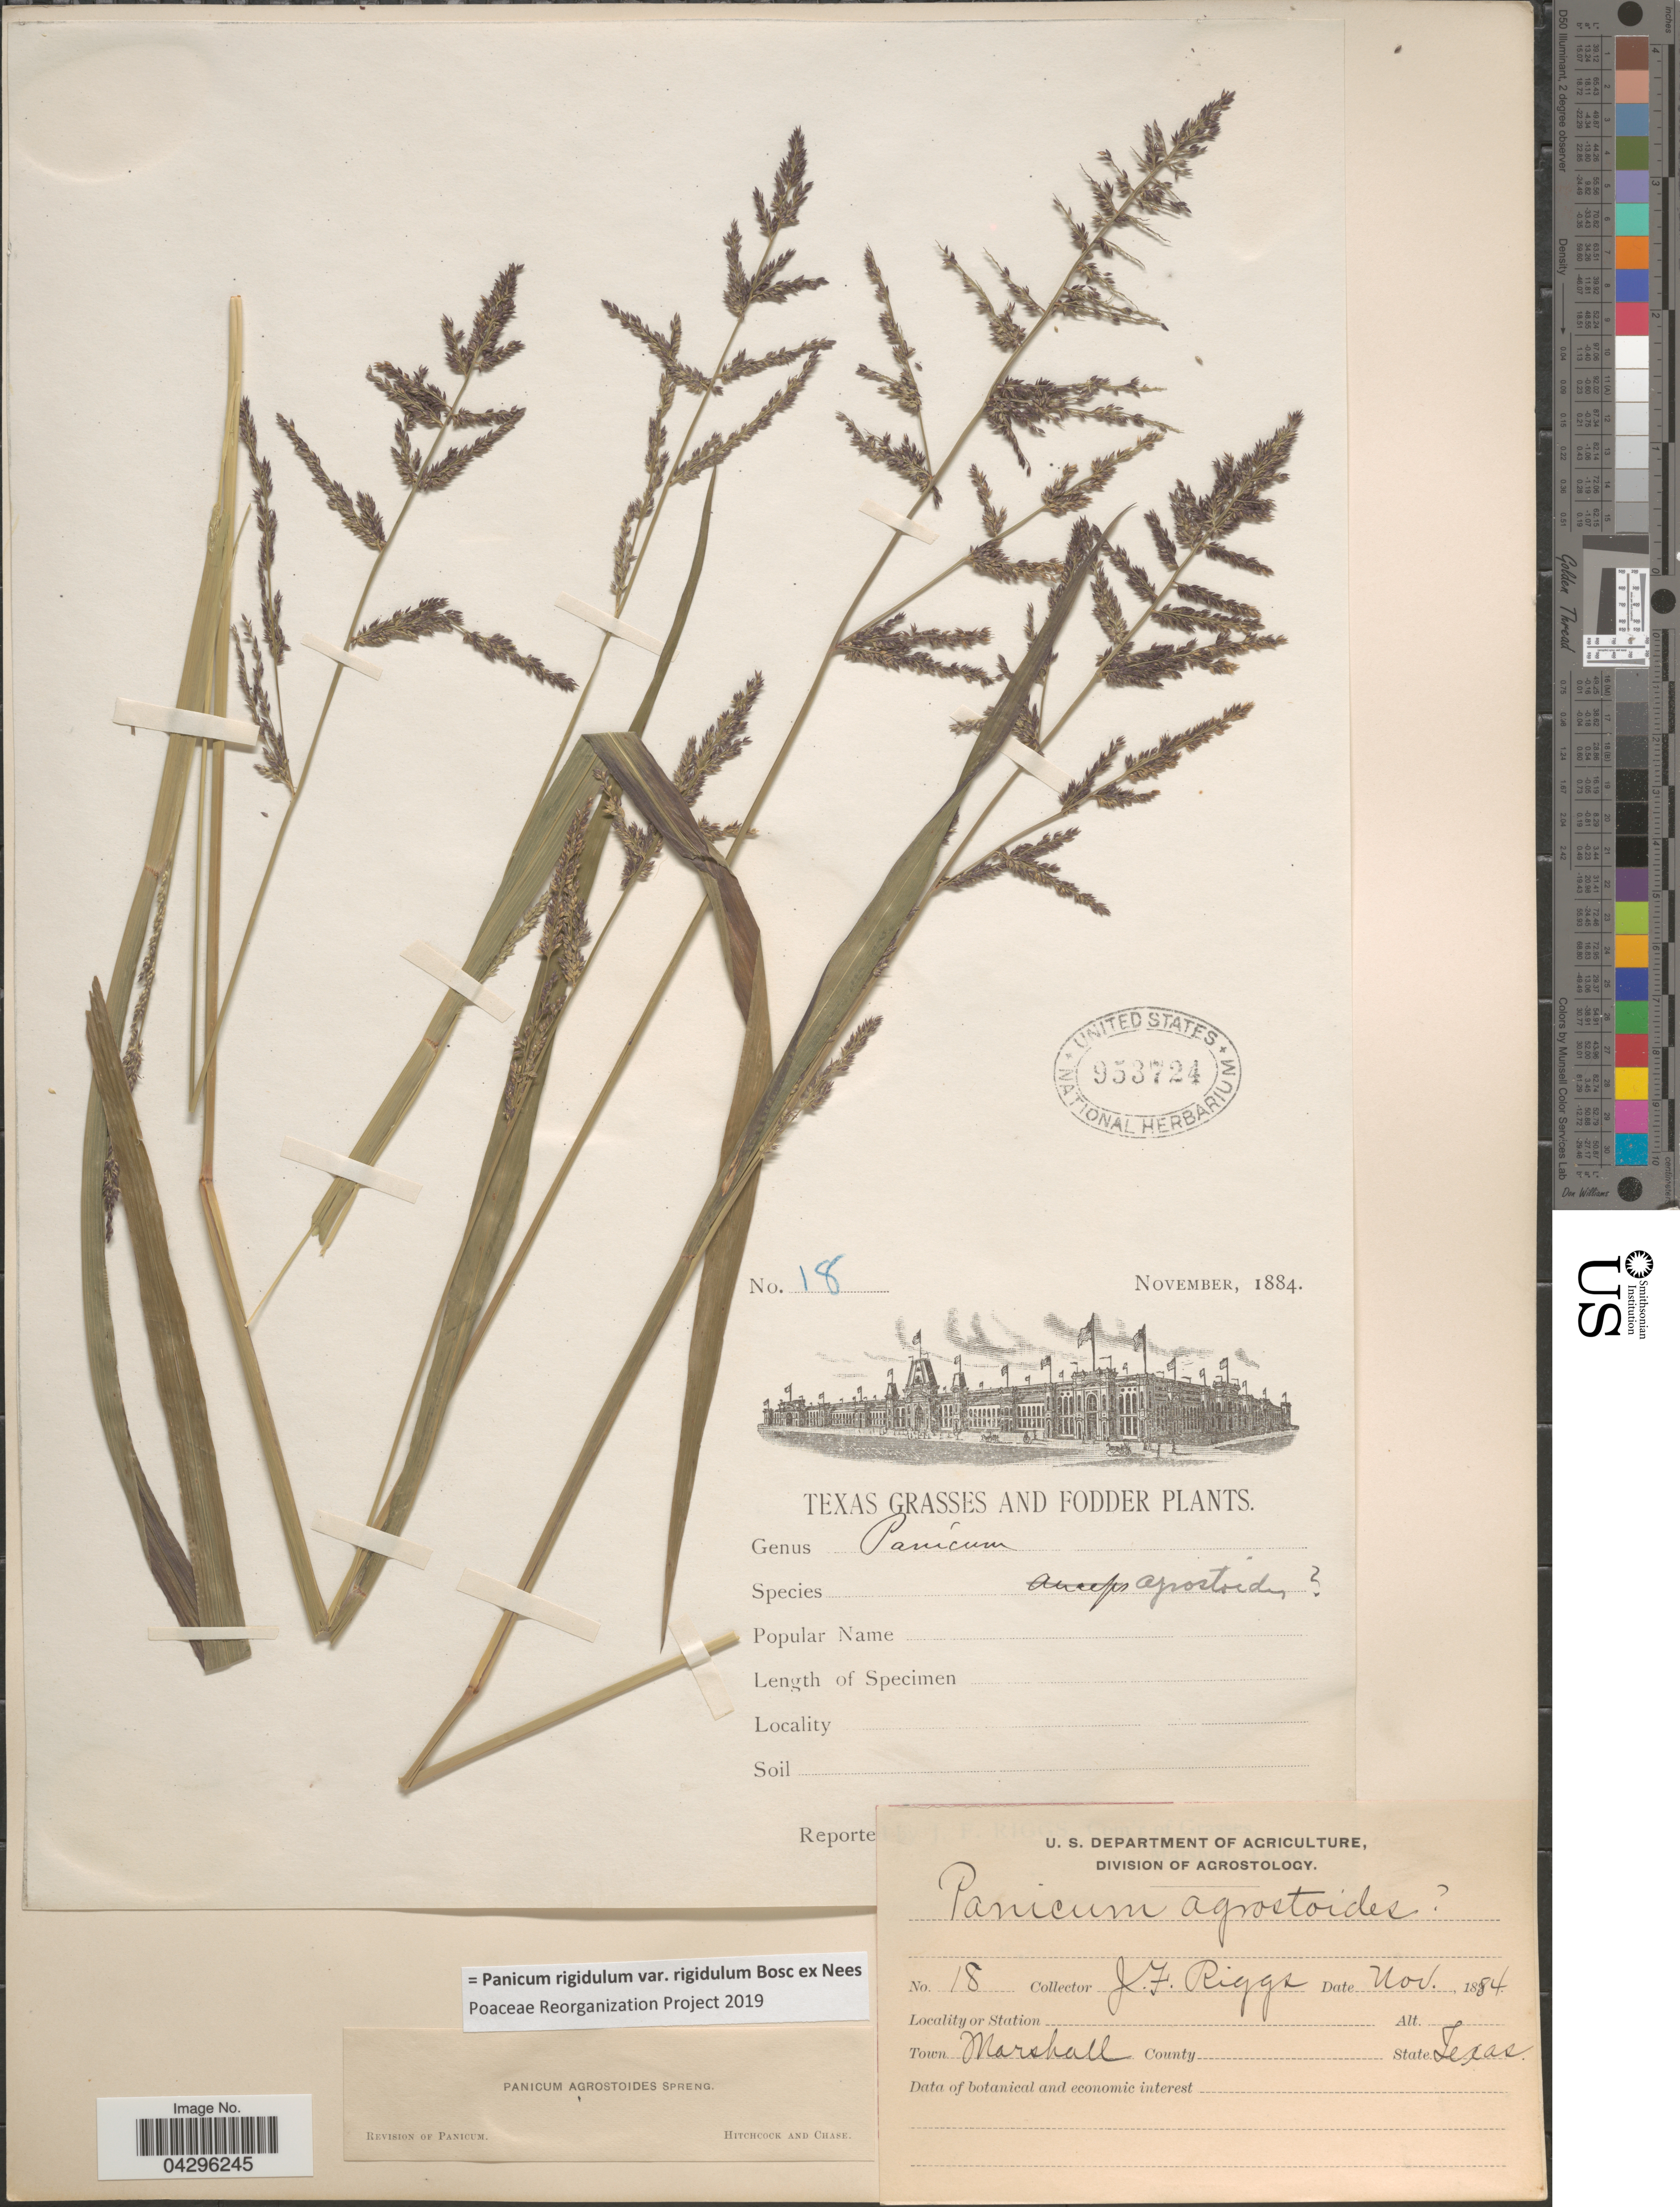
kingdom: Plantae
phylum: Tracheophyta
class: Liliopsida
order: Poales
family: Poaceae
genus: Panicum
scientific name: Panicum rigidulum var. rigidulum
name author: Bosc ex Nees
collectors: J. Riggs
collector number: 18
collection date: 1884-11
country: United States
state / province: Texas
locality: Town Marshall.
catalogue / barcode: US 953724